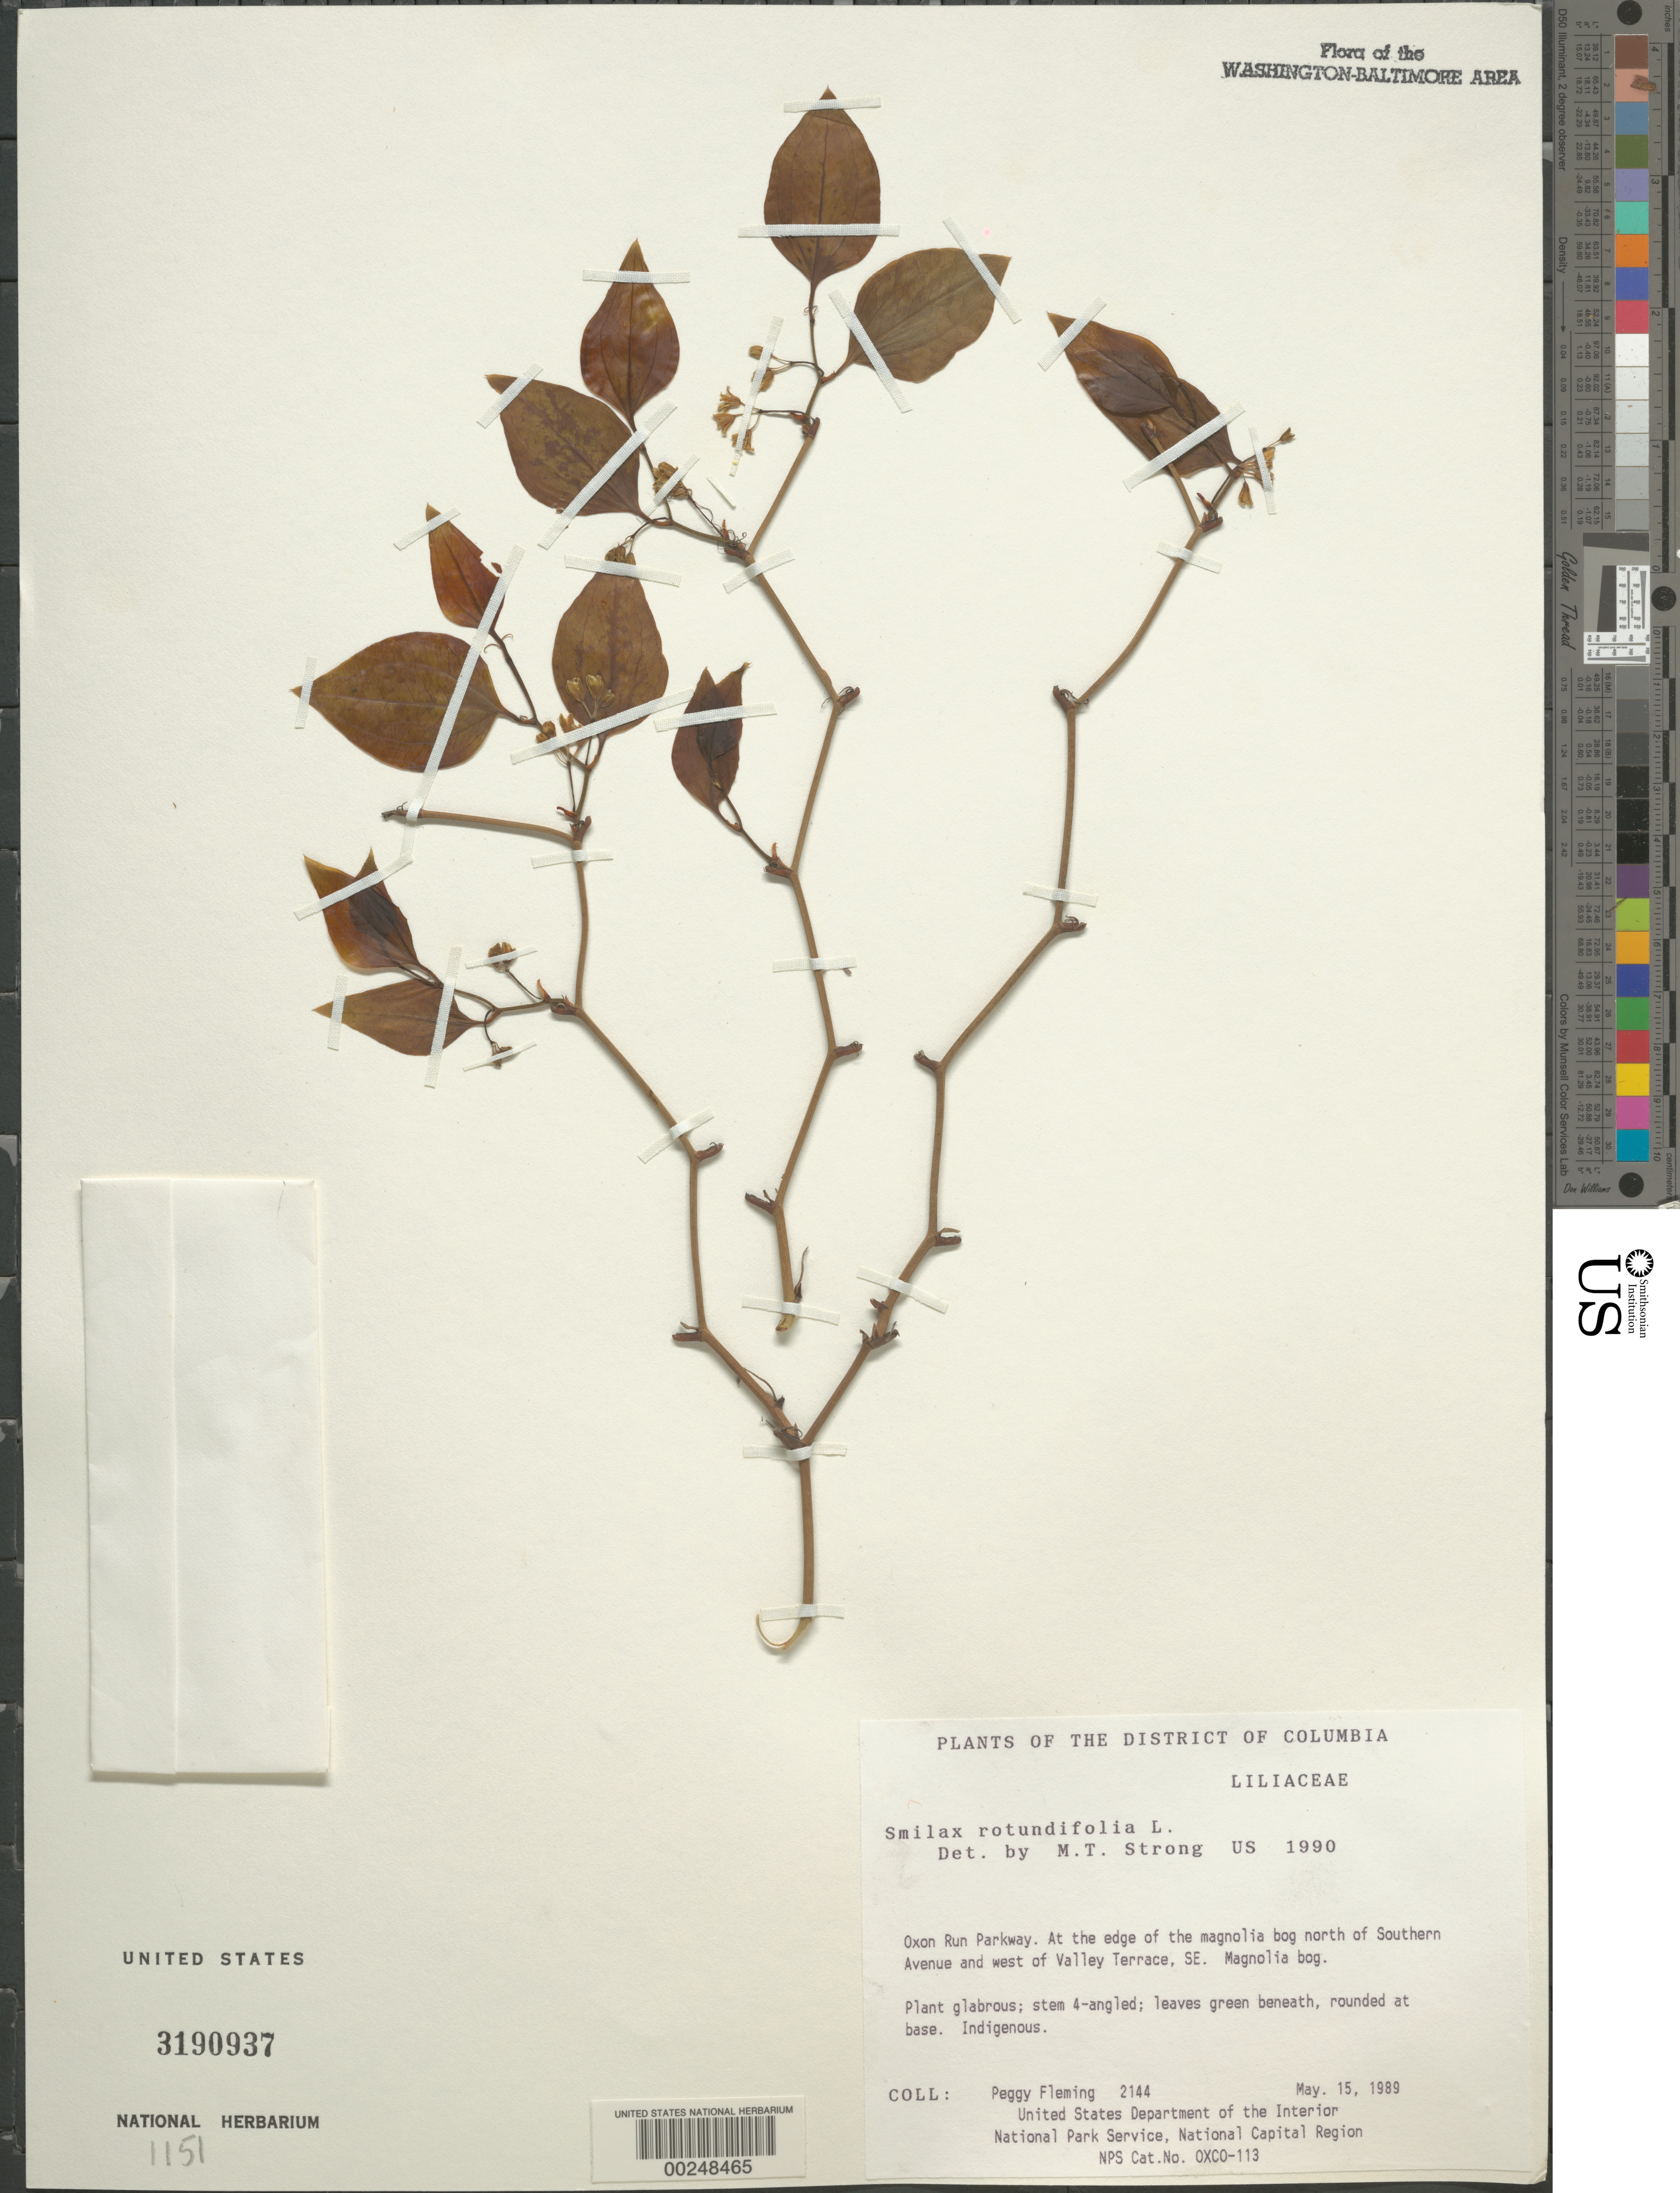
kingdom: Plantae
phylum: Tracheophyta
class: Liliopsida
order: Liliales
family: Smilacaceae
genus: Smilax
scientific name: Smilax rotundifolia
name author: L.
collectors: P. Fleming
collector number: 2144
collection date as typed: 15 May 1989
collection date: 1989-05-15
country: United States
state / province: District of Columbia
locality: Oxon Run Parkway, N of Southern Ave, W of Valley Terrace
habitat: Edge of magnolia bog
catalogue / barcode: US 3190937